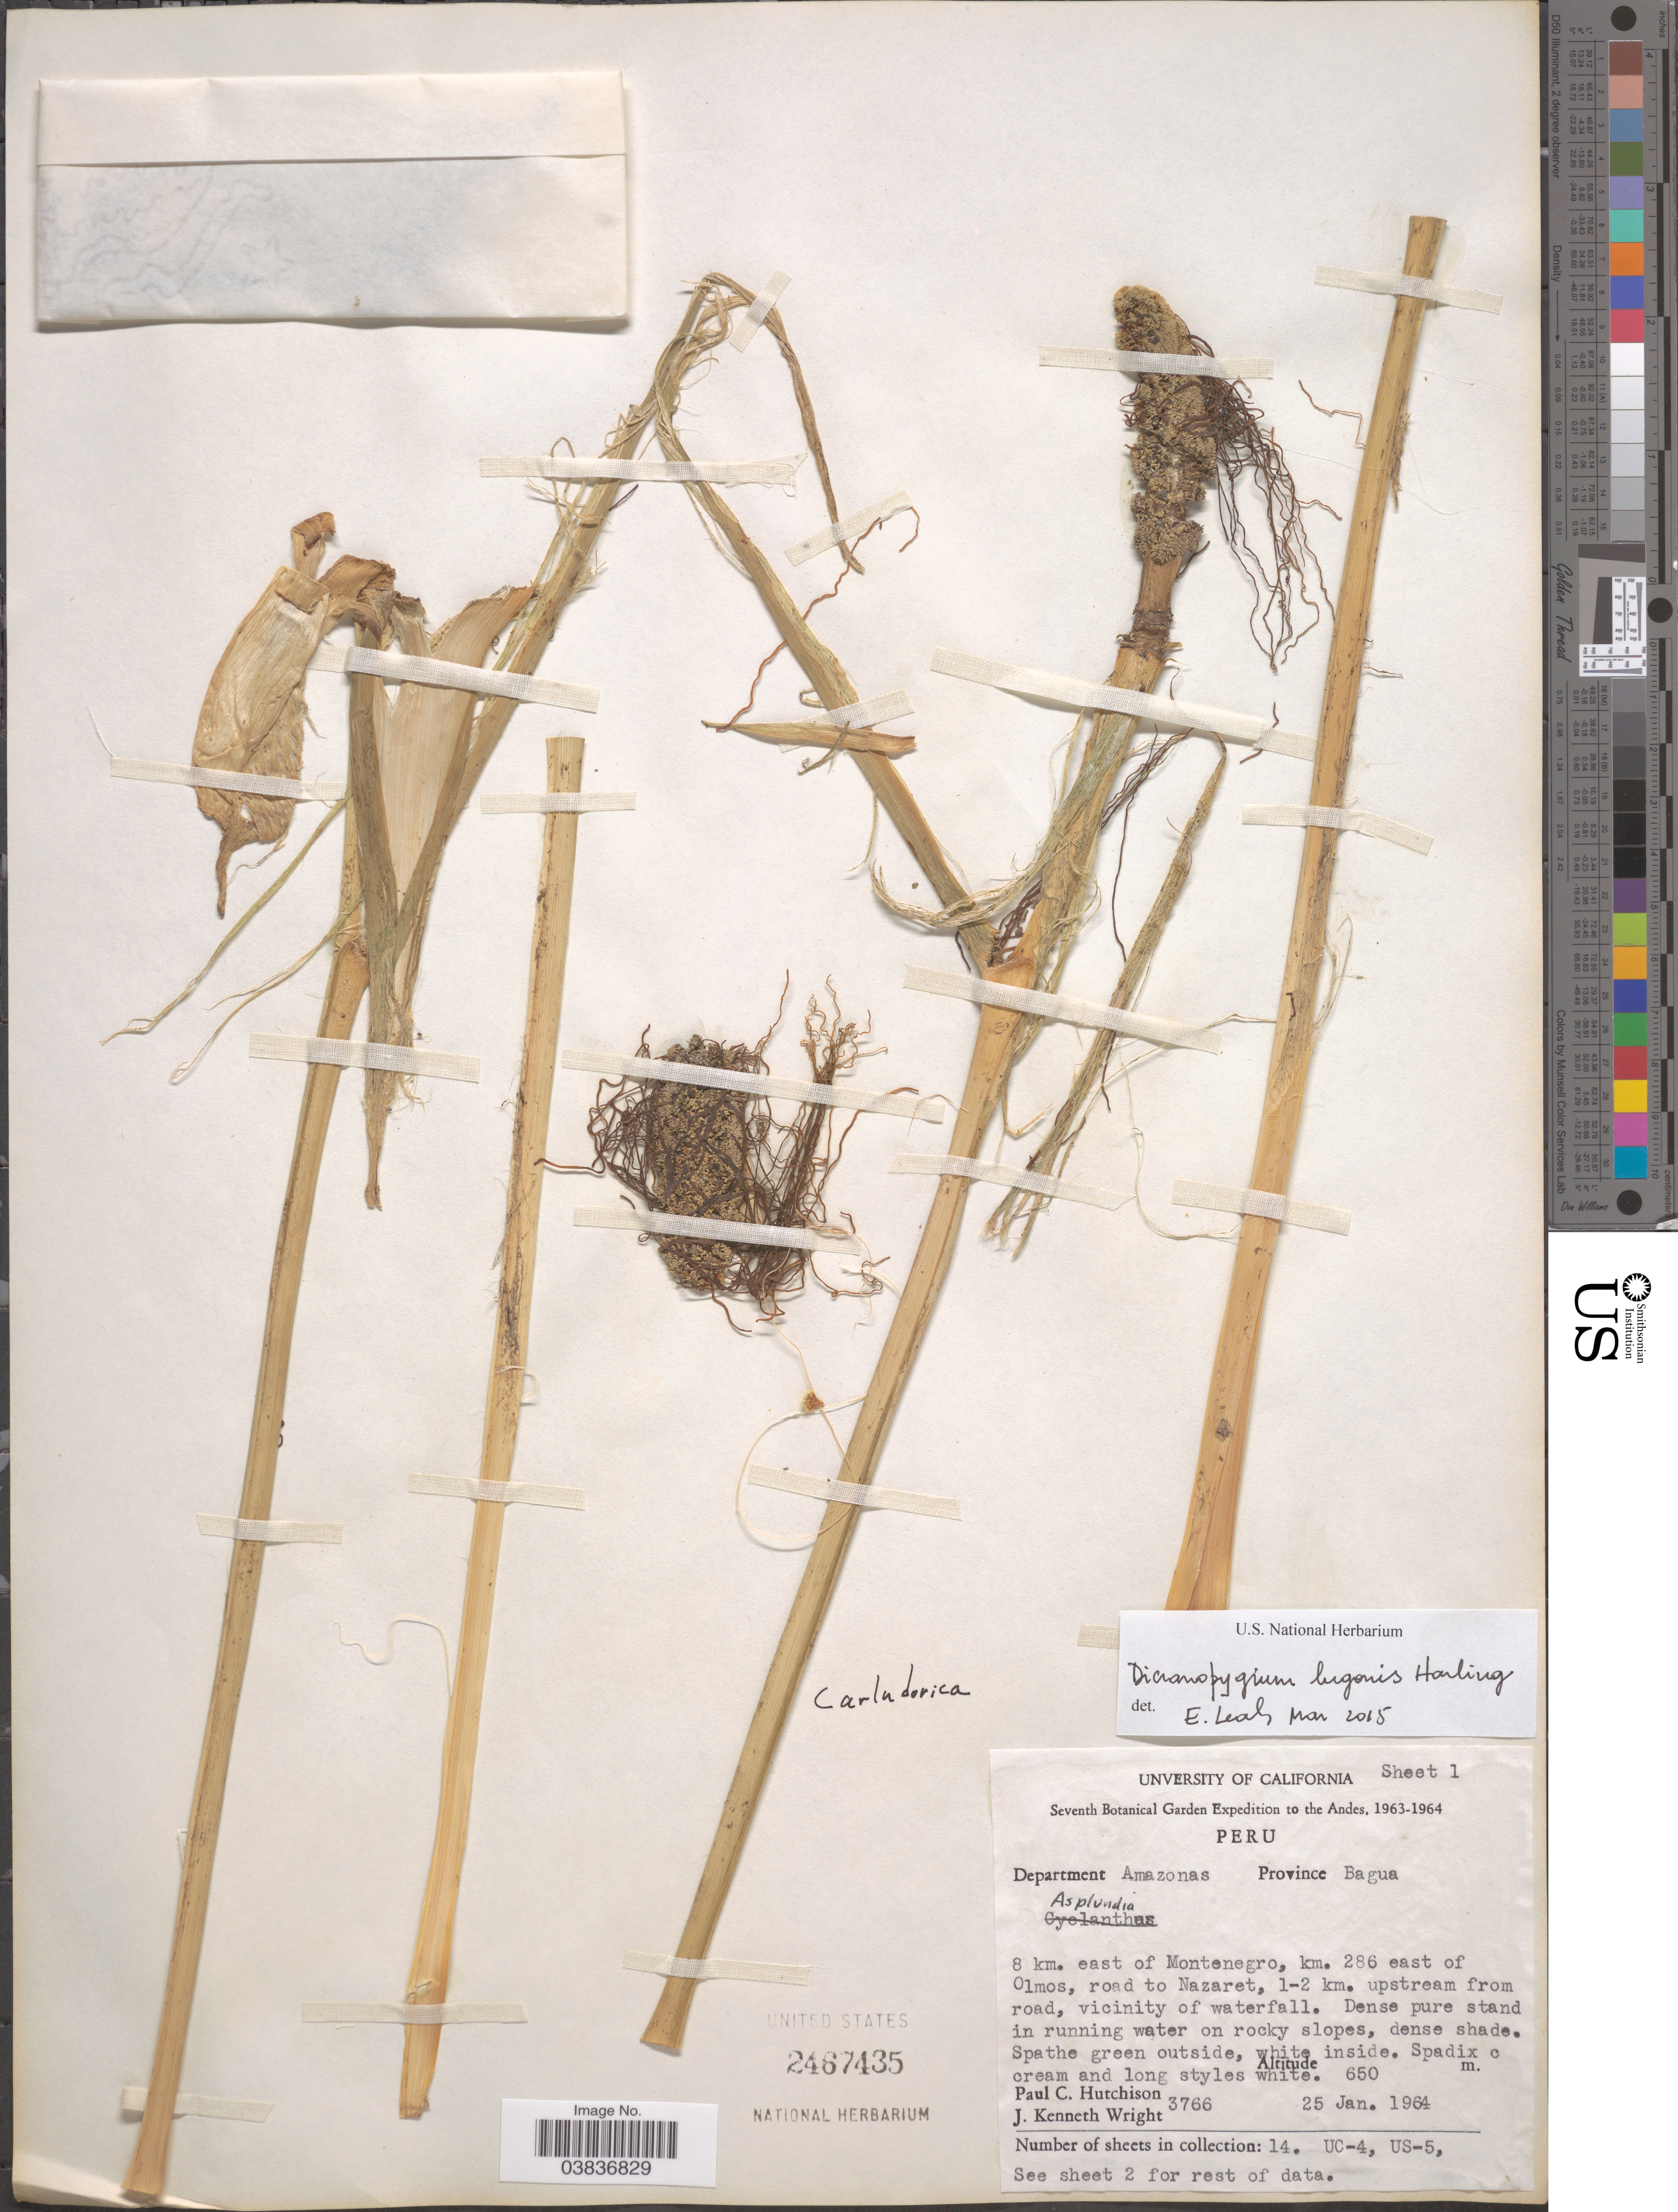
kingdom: Plantae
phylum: Tracheophyta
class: Liliopsida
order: Pandanales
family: Cyclanthaceae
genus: Dicranopygium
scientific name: Dicranopygium lugonis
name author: Harling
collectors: P. C. Hutchison & J. K. Wright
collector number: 3766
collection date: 1964-01-25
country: Peru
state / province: Amazonas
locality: Andes. Department Amazonas. Province Bagua. 8 km. east of Montenegro, km. 286 east of Olmos, road to Nazaret, 1-2 km. upstream from road, vicinity of waterfall.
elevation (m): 650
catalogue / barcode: US 2467435